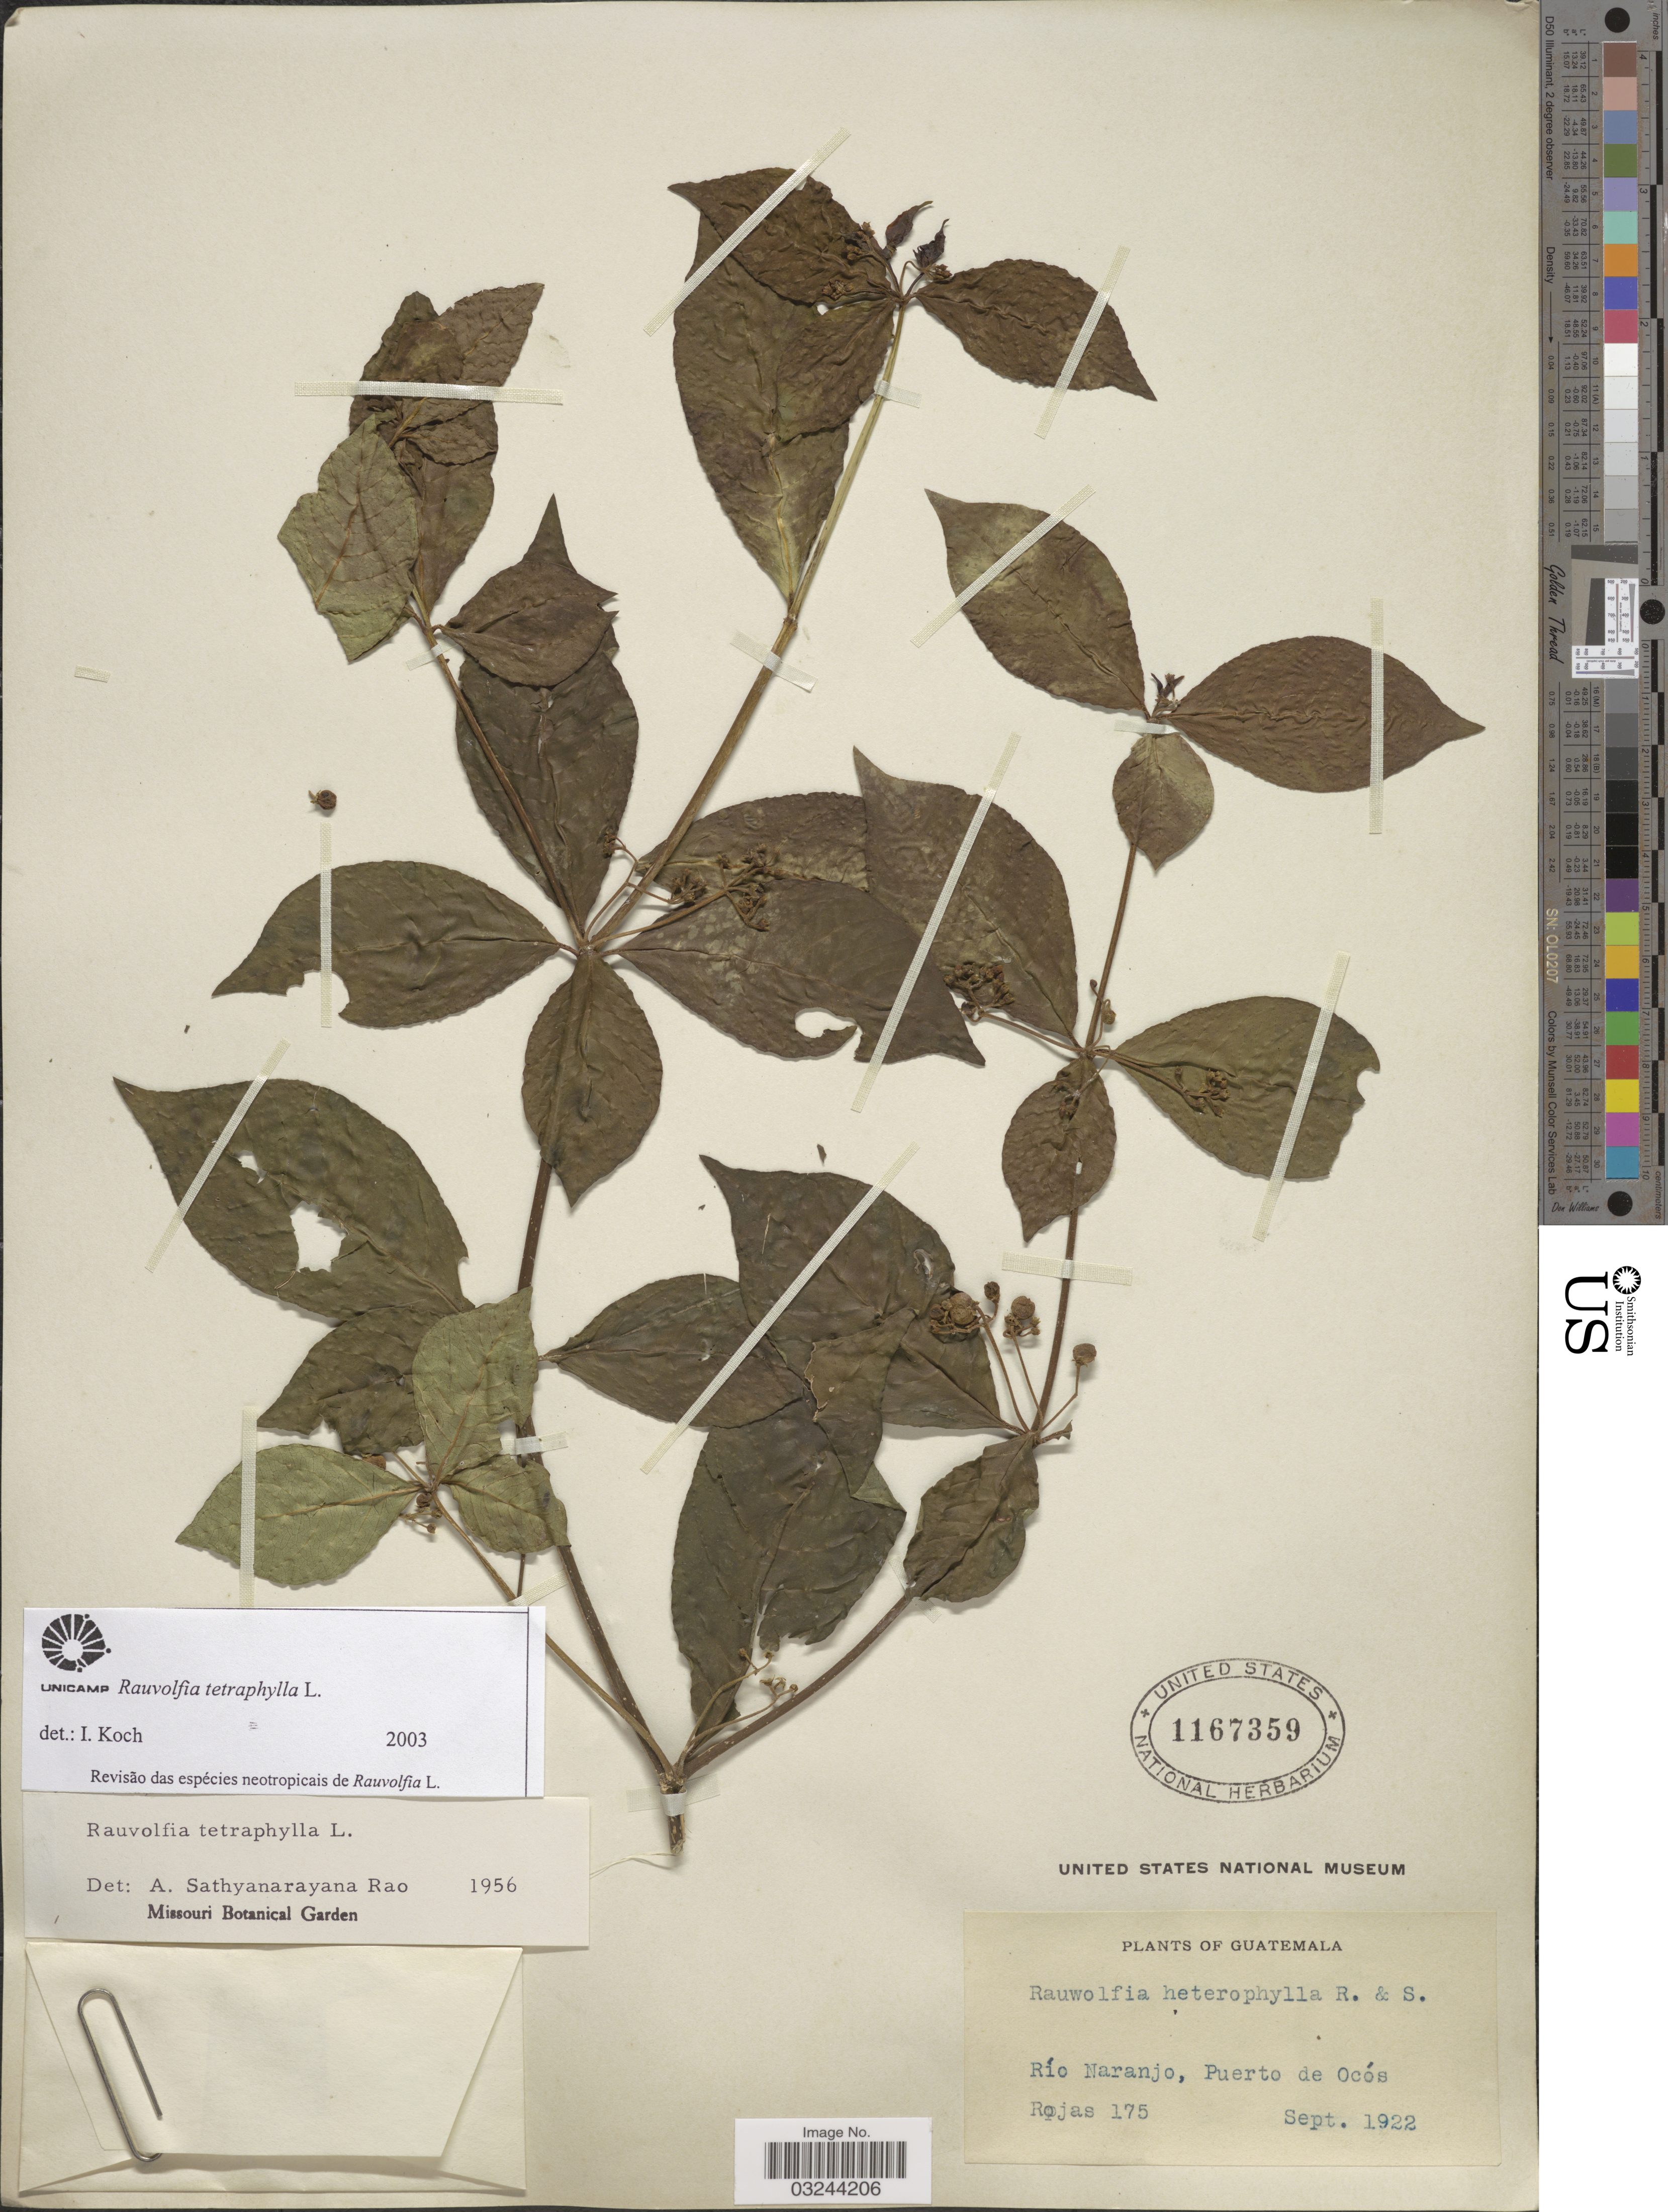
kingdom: Plantae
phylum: Tracheophyta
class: Magnoliopsida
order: Gentianales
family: Apocynaceae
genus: Rauvolfia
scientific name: Rauvolfia tetraphylla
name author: L.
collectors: Rojas, --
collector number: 175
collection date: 1922-09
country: Guatemala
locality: Río Naranjo, Puerto de Ocós.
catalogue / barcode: US 1167359